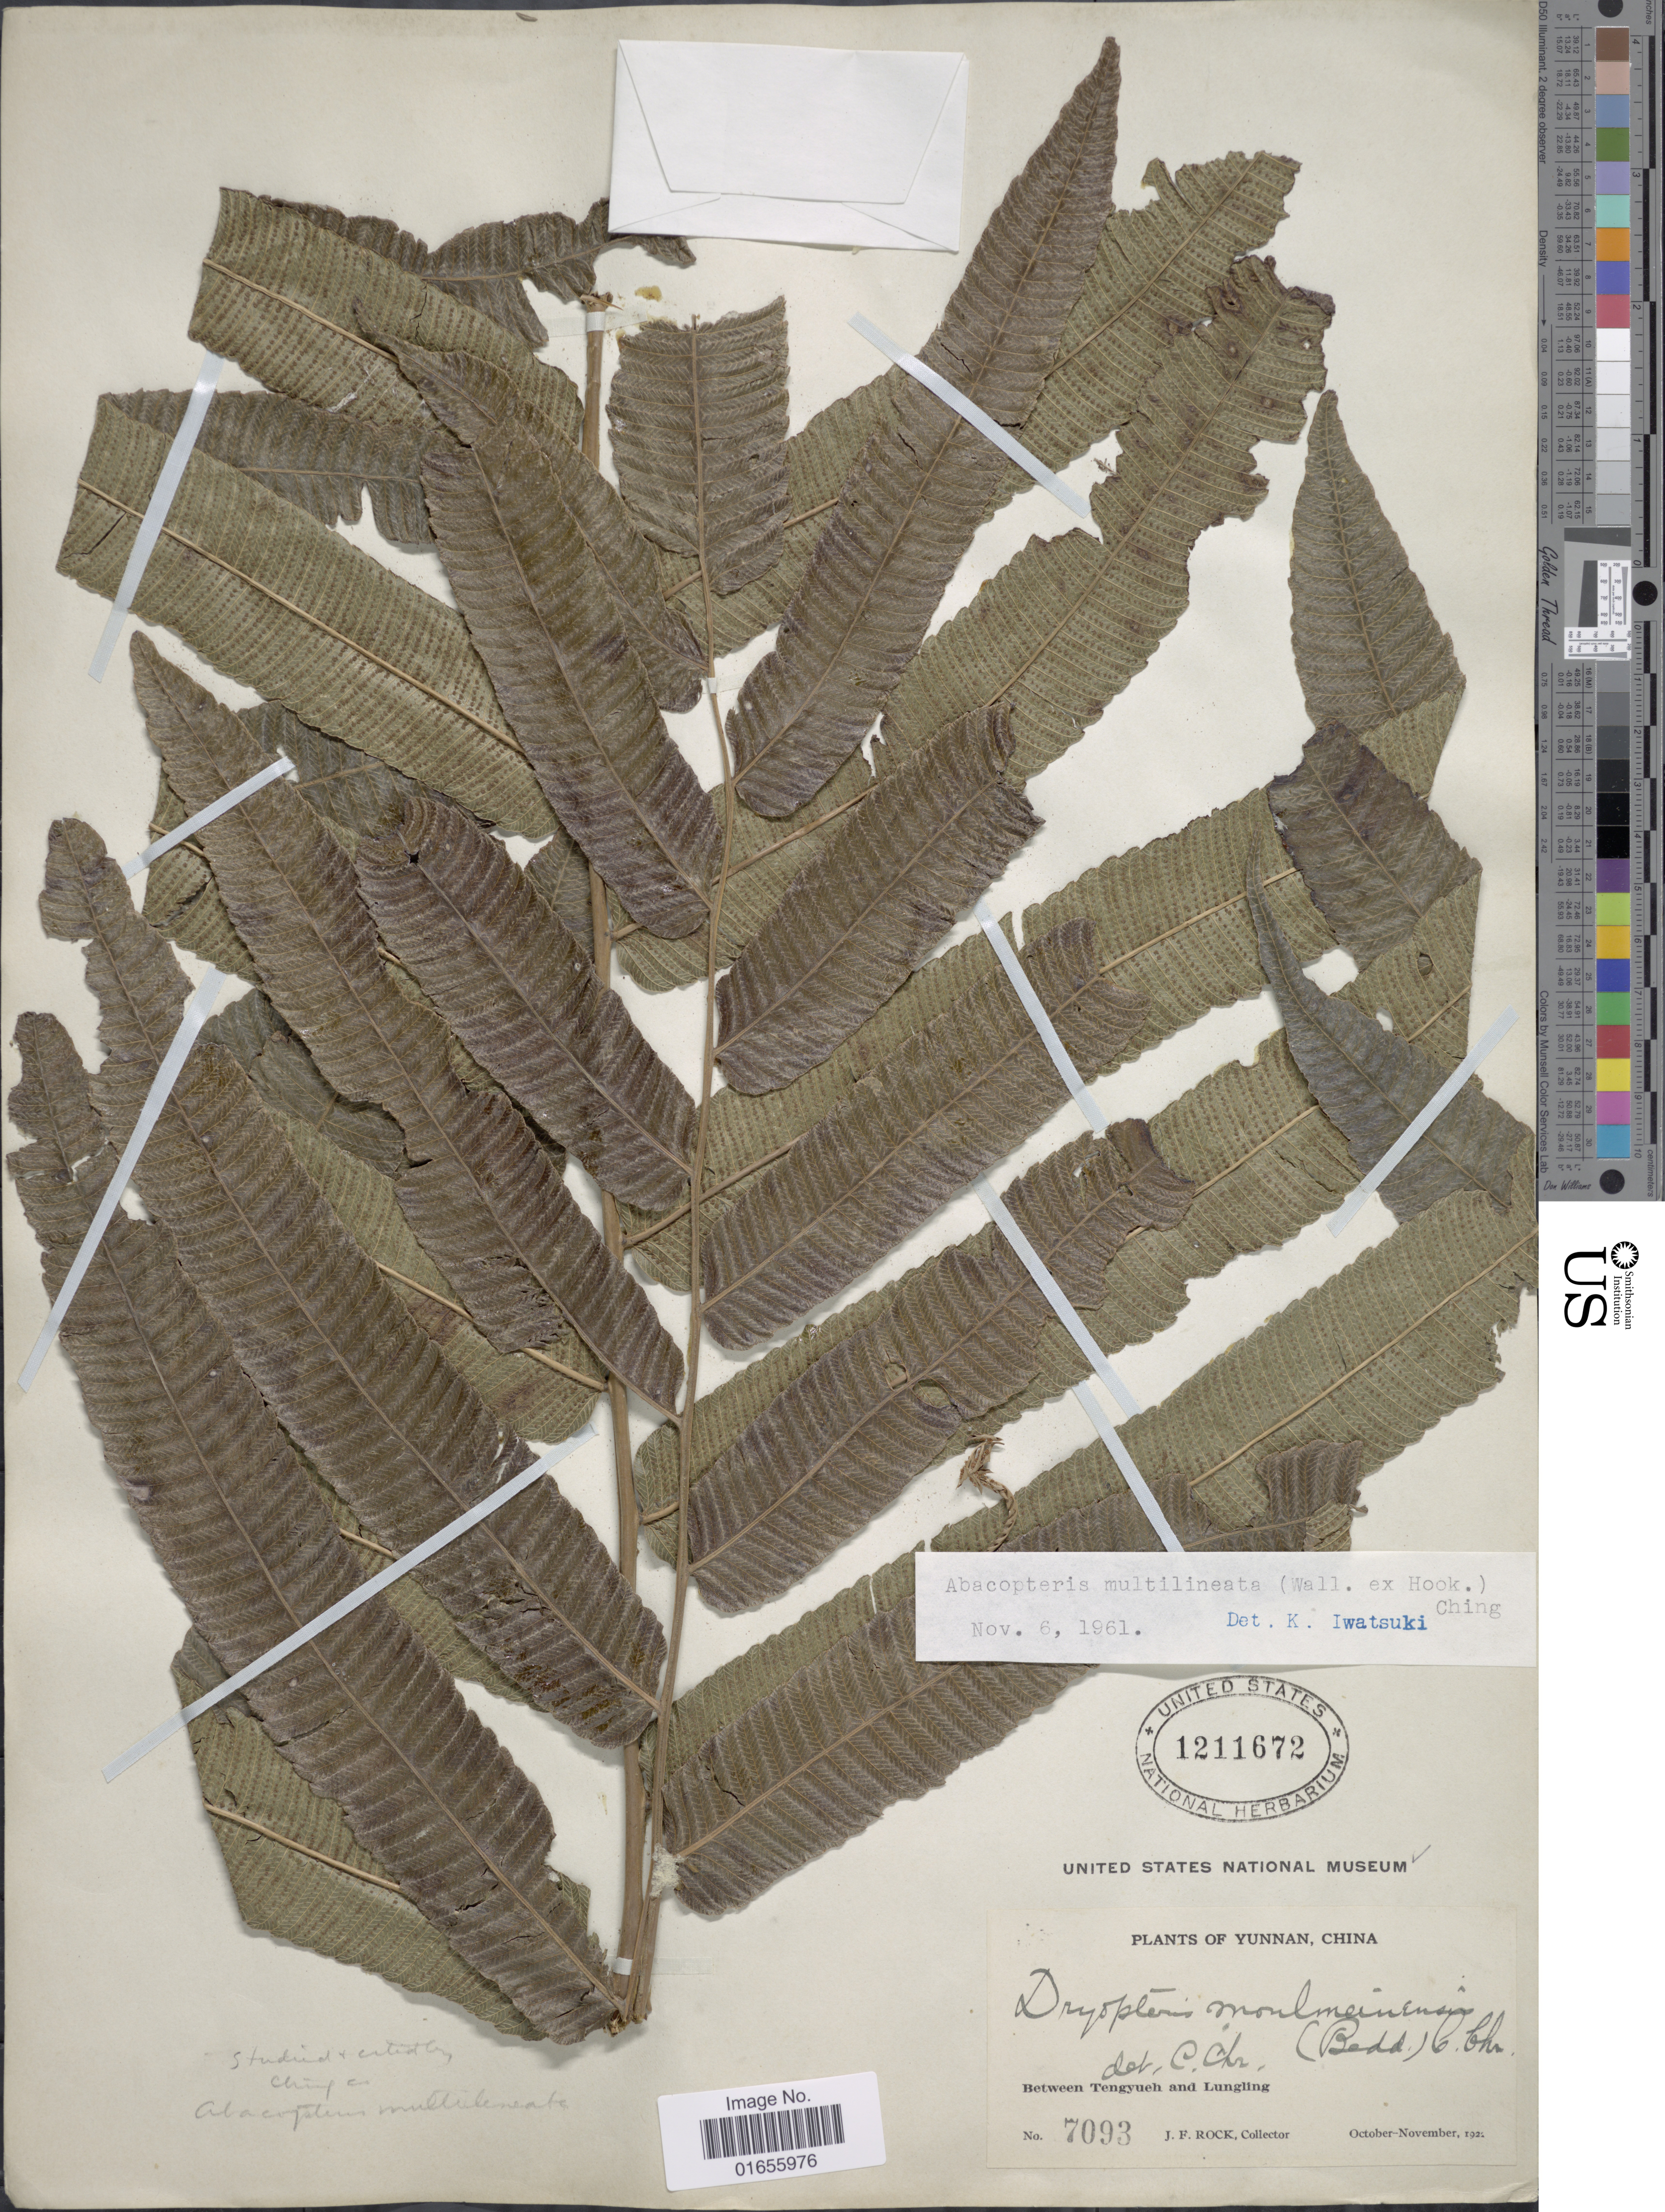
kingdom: Plantae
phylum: Tracheophyta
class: Polypodiopsida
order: Polypodiales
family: Thelypteridaceae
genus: Pronephrium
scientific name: Pronephrium nudatum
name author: (Roxb.) Holttum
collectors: J. Rock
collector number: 7093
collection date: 1922-10/1922-11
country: China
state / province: Yunnan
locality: Between Tengyueh and Lungling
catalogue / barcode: US 1211672